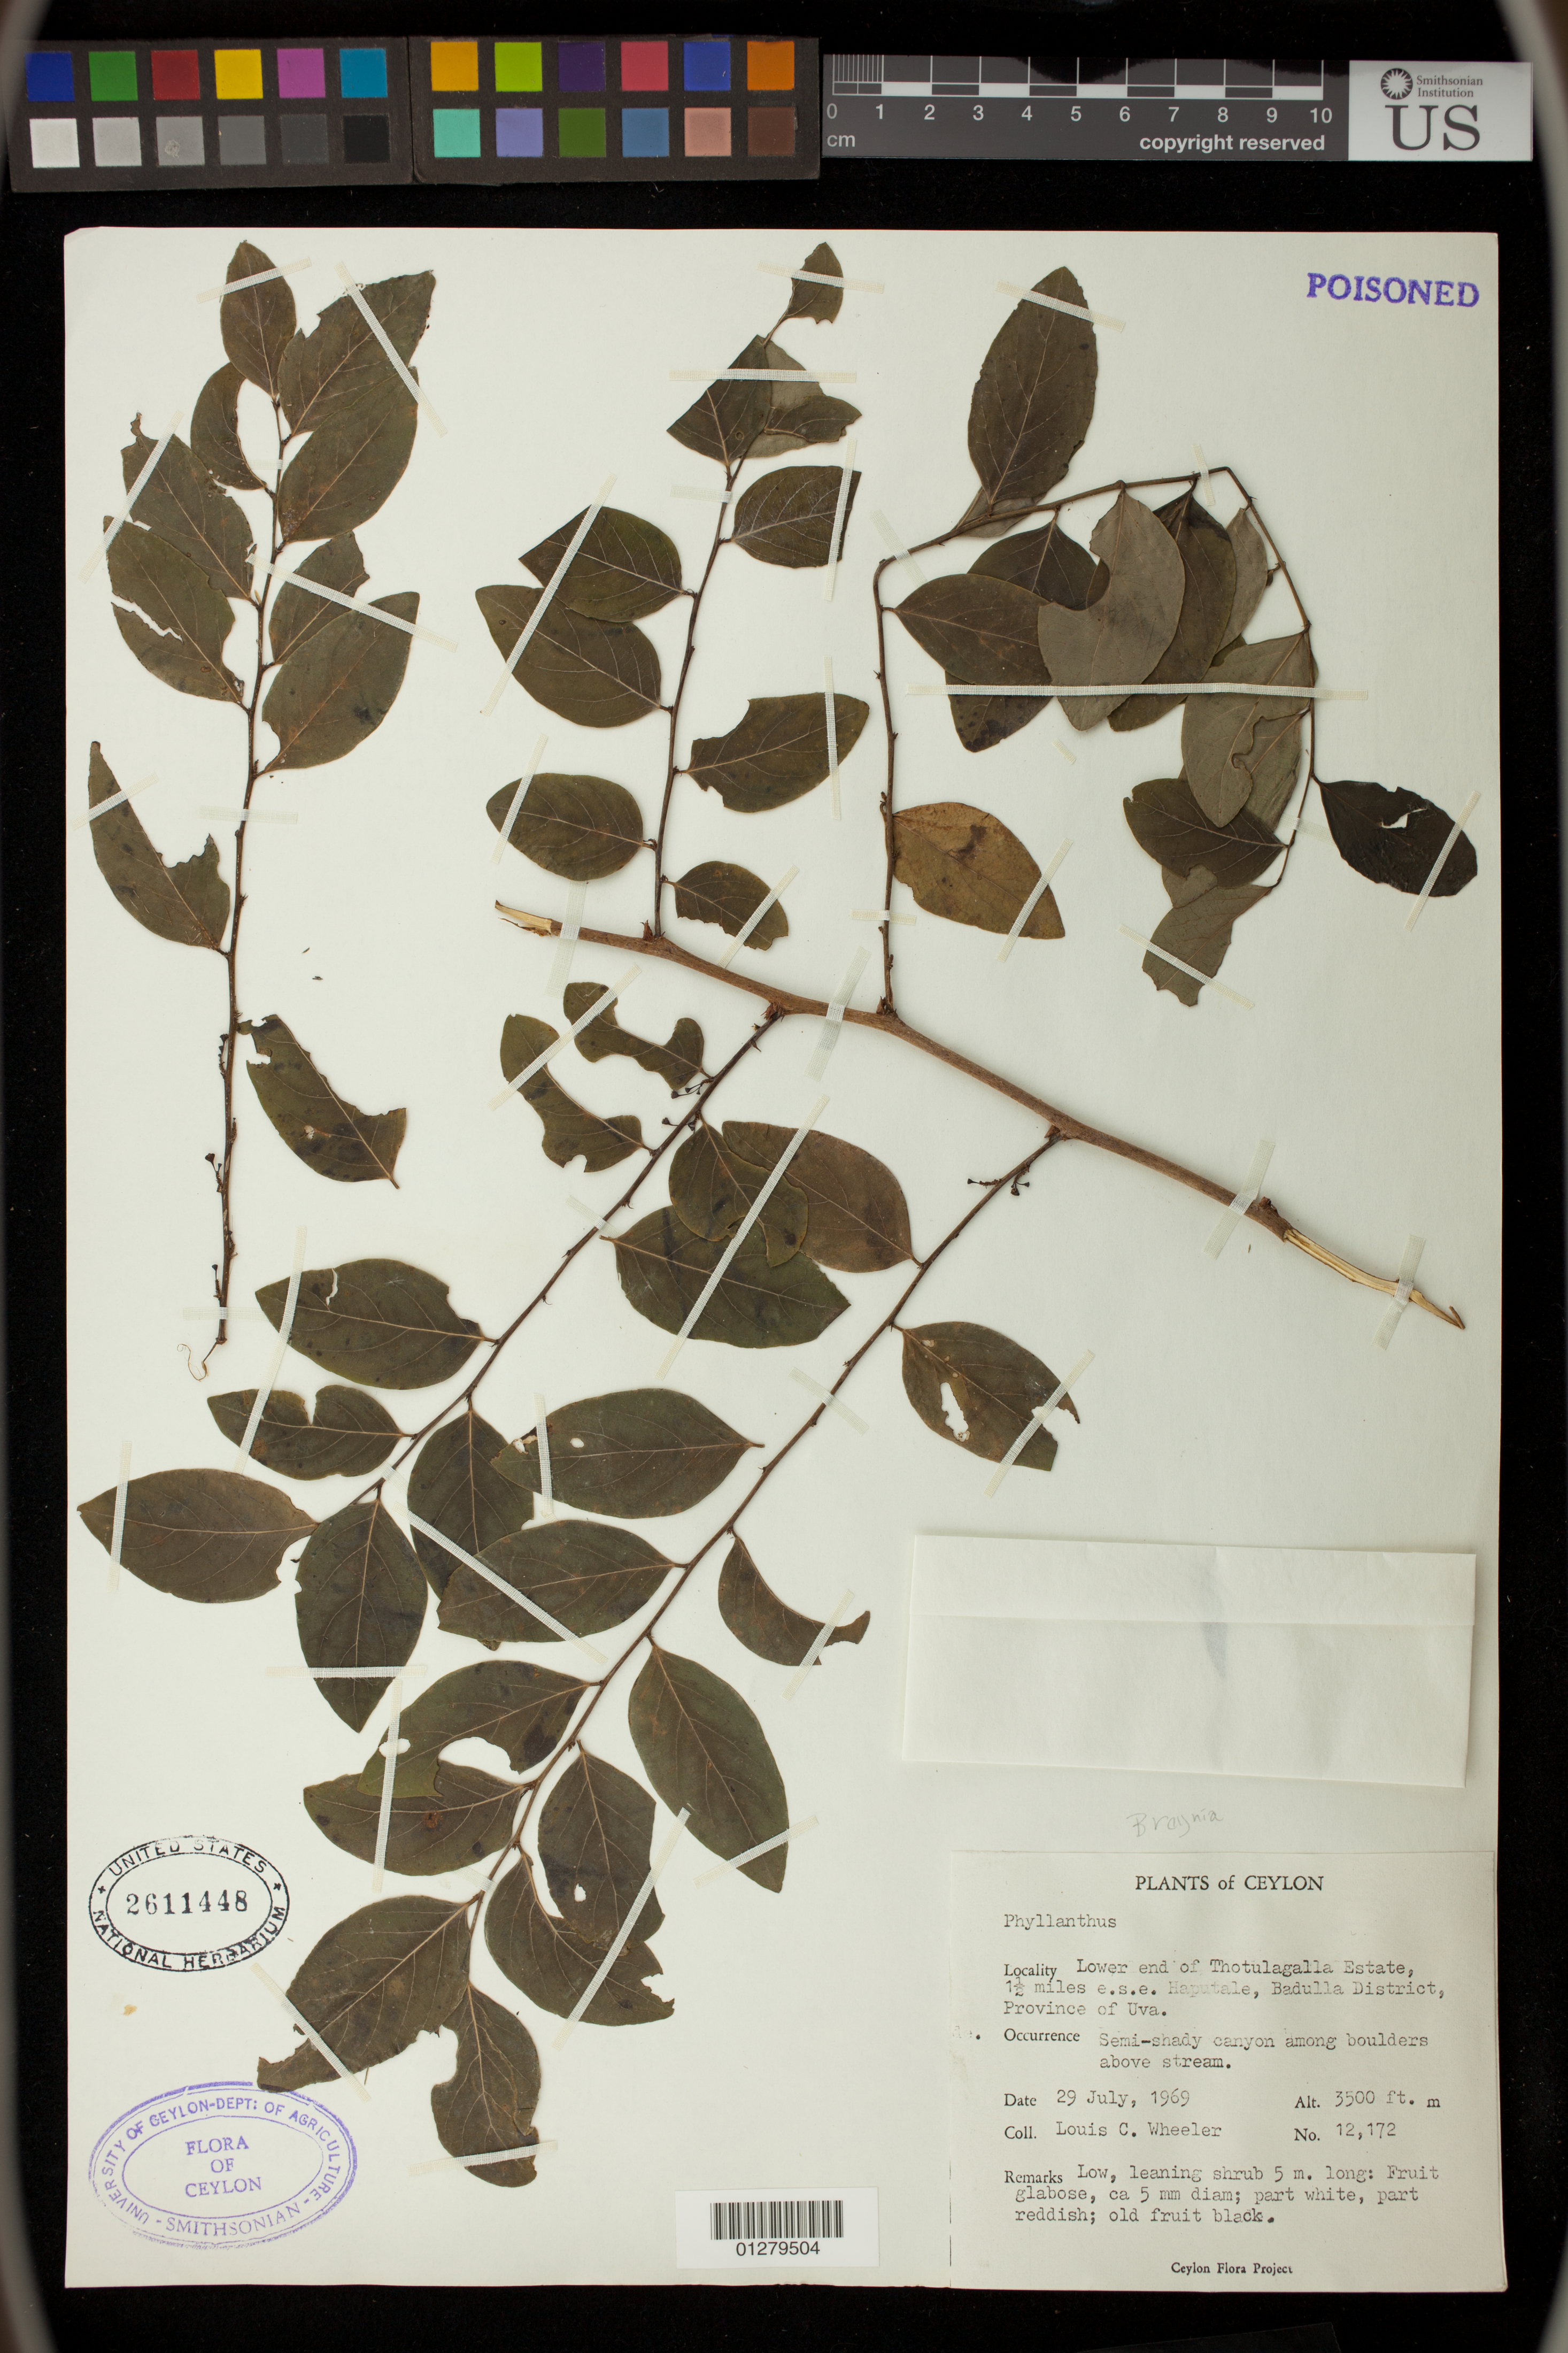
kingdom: Plantae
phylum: Tracheophyta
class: Magnoliopsida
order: Malpighiales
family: Phyllanthaceae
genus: Breynia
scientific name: Breynia sp.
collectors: L. C. Wheeler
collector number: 12172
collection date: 1969-07-29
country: Sri Lanka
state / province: Uva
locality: Ceylon. Lower end of Thotulagalla Estate, 1 1/2 miles e.s.e. Haputale, Badulla District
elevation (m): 1067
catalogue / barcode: US 2611448